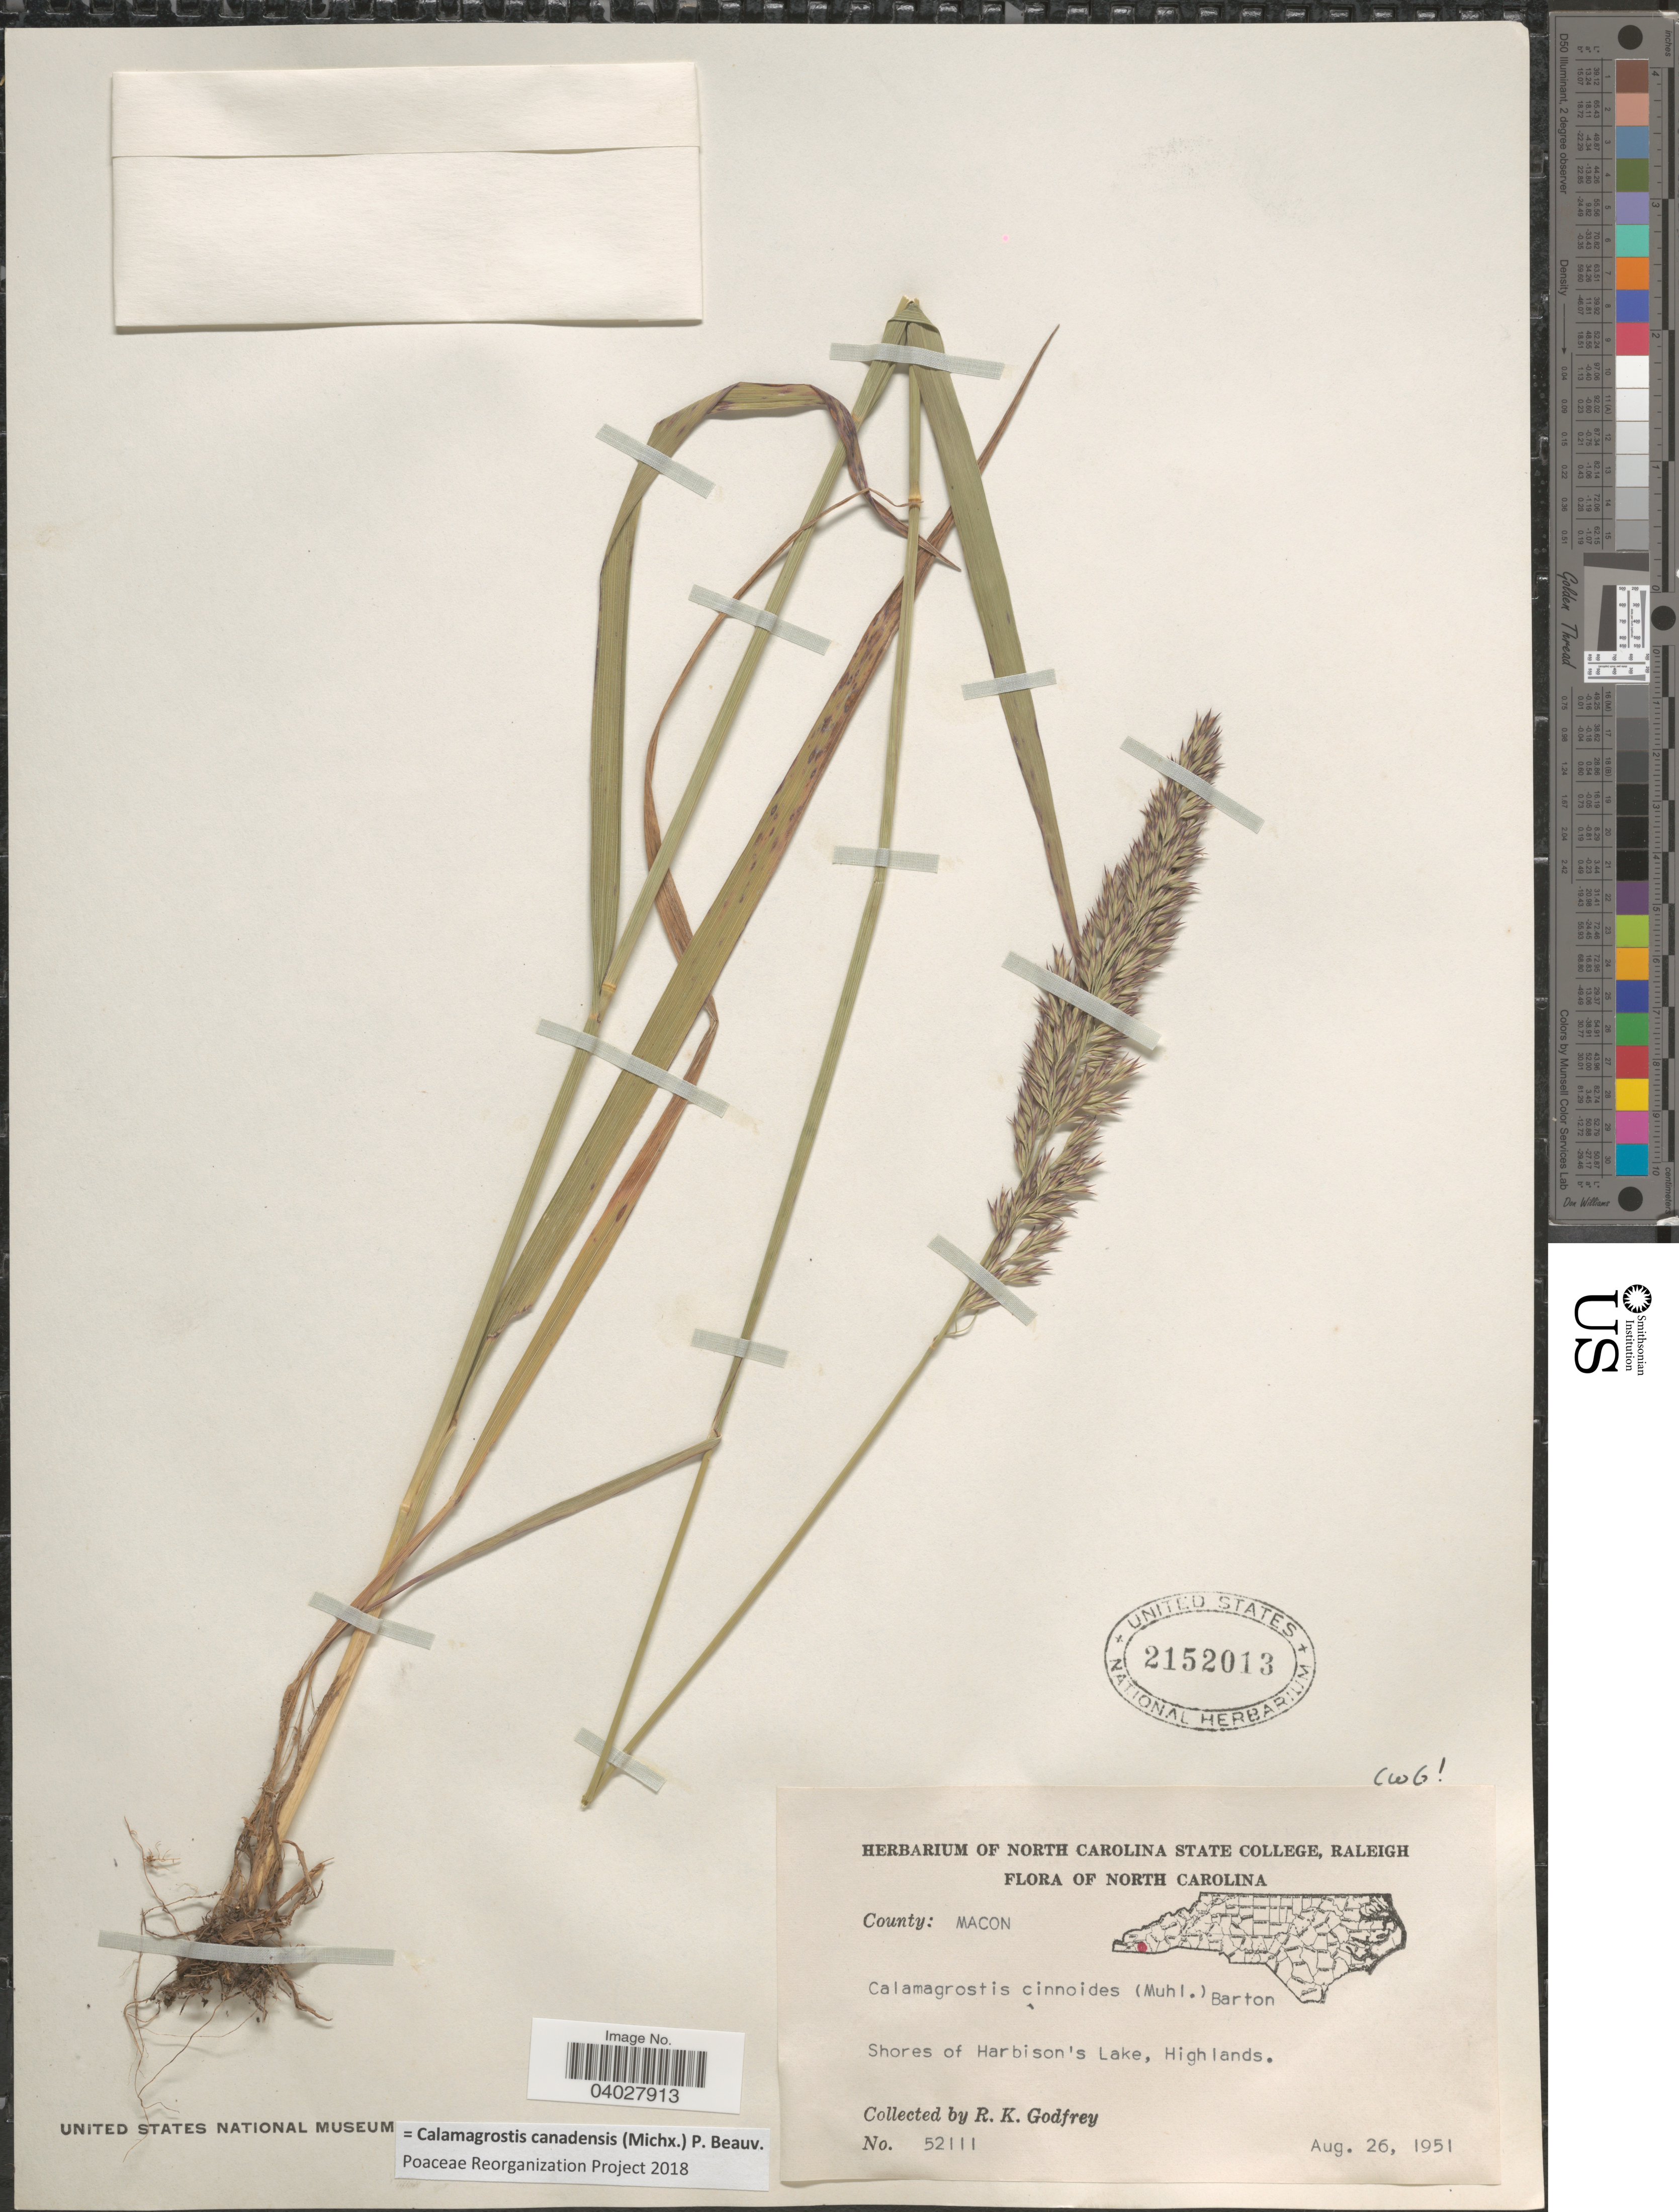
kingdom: Plantae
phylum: Tracheophyta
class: Liliopsida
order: Poales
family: Poaceae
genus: Calamagrostis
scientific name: Calamagrostis canadensis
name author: (Michx.) P. Beauv.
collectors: R. K. Godfrey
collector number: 52111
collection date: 1951-08-26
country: United States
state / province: North Carolina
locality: County: Macon. Shores of Harbison's Lake, Highlands.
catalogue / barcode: US 2152013